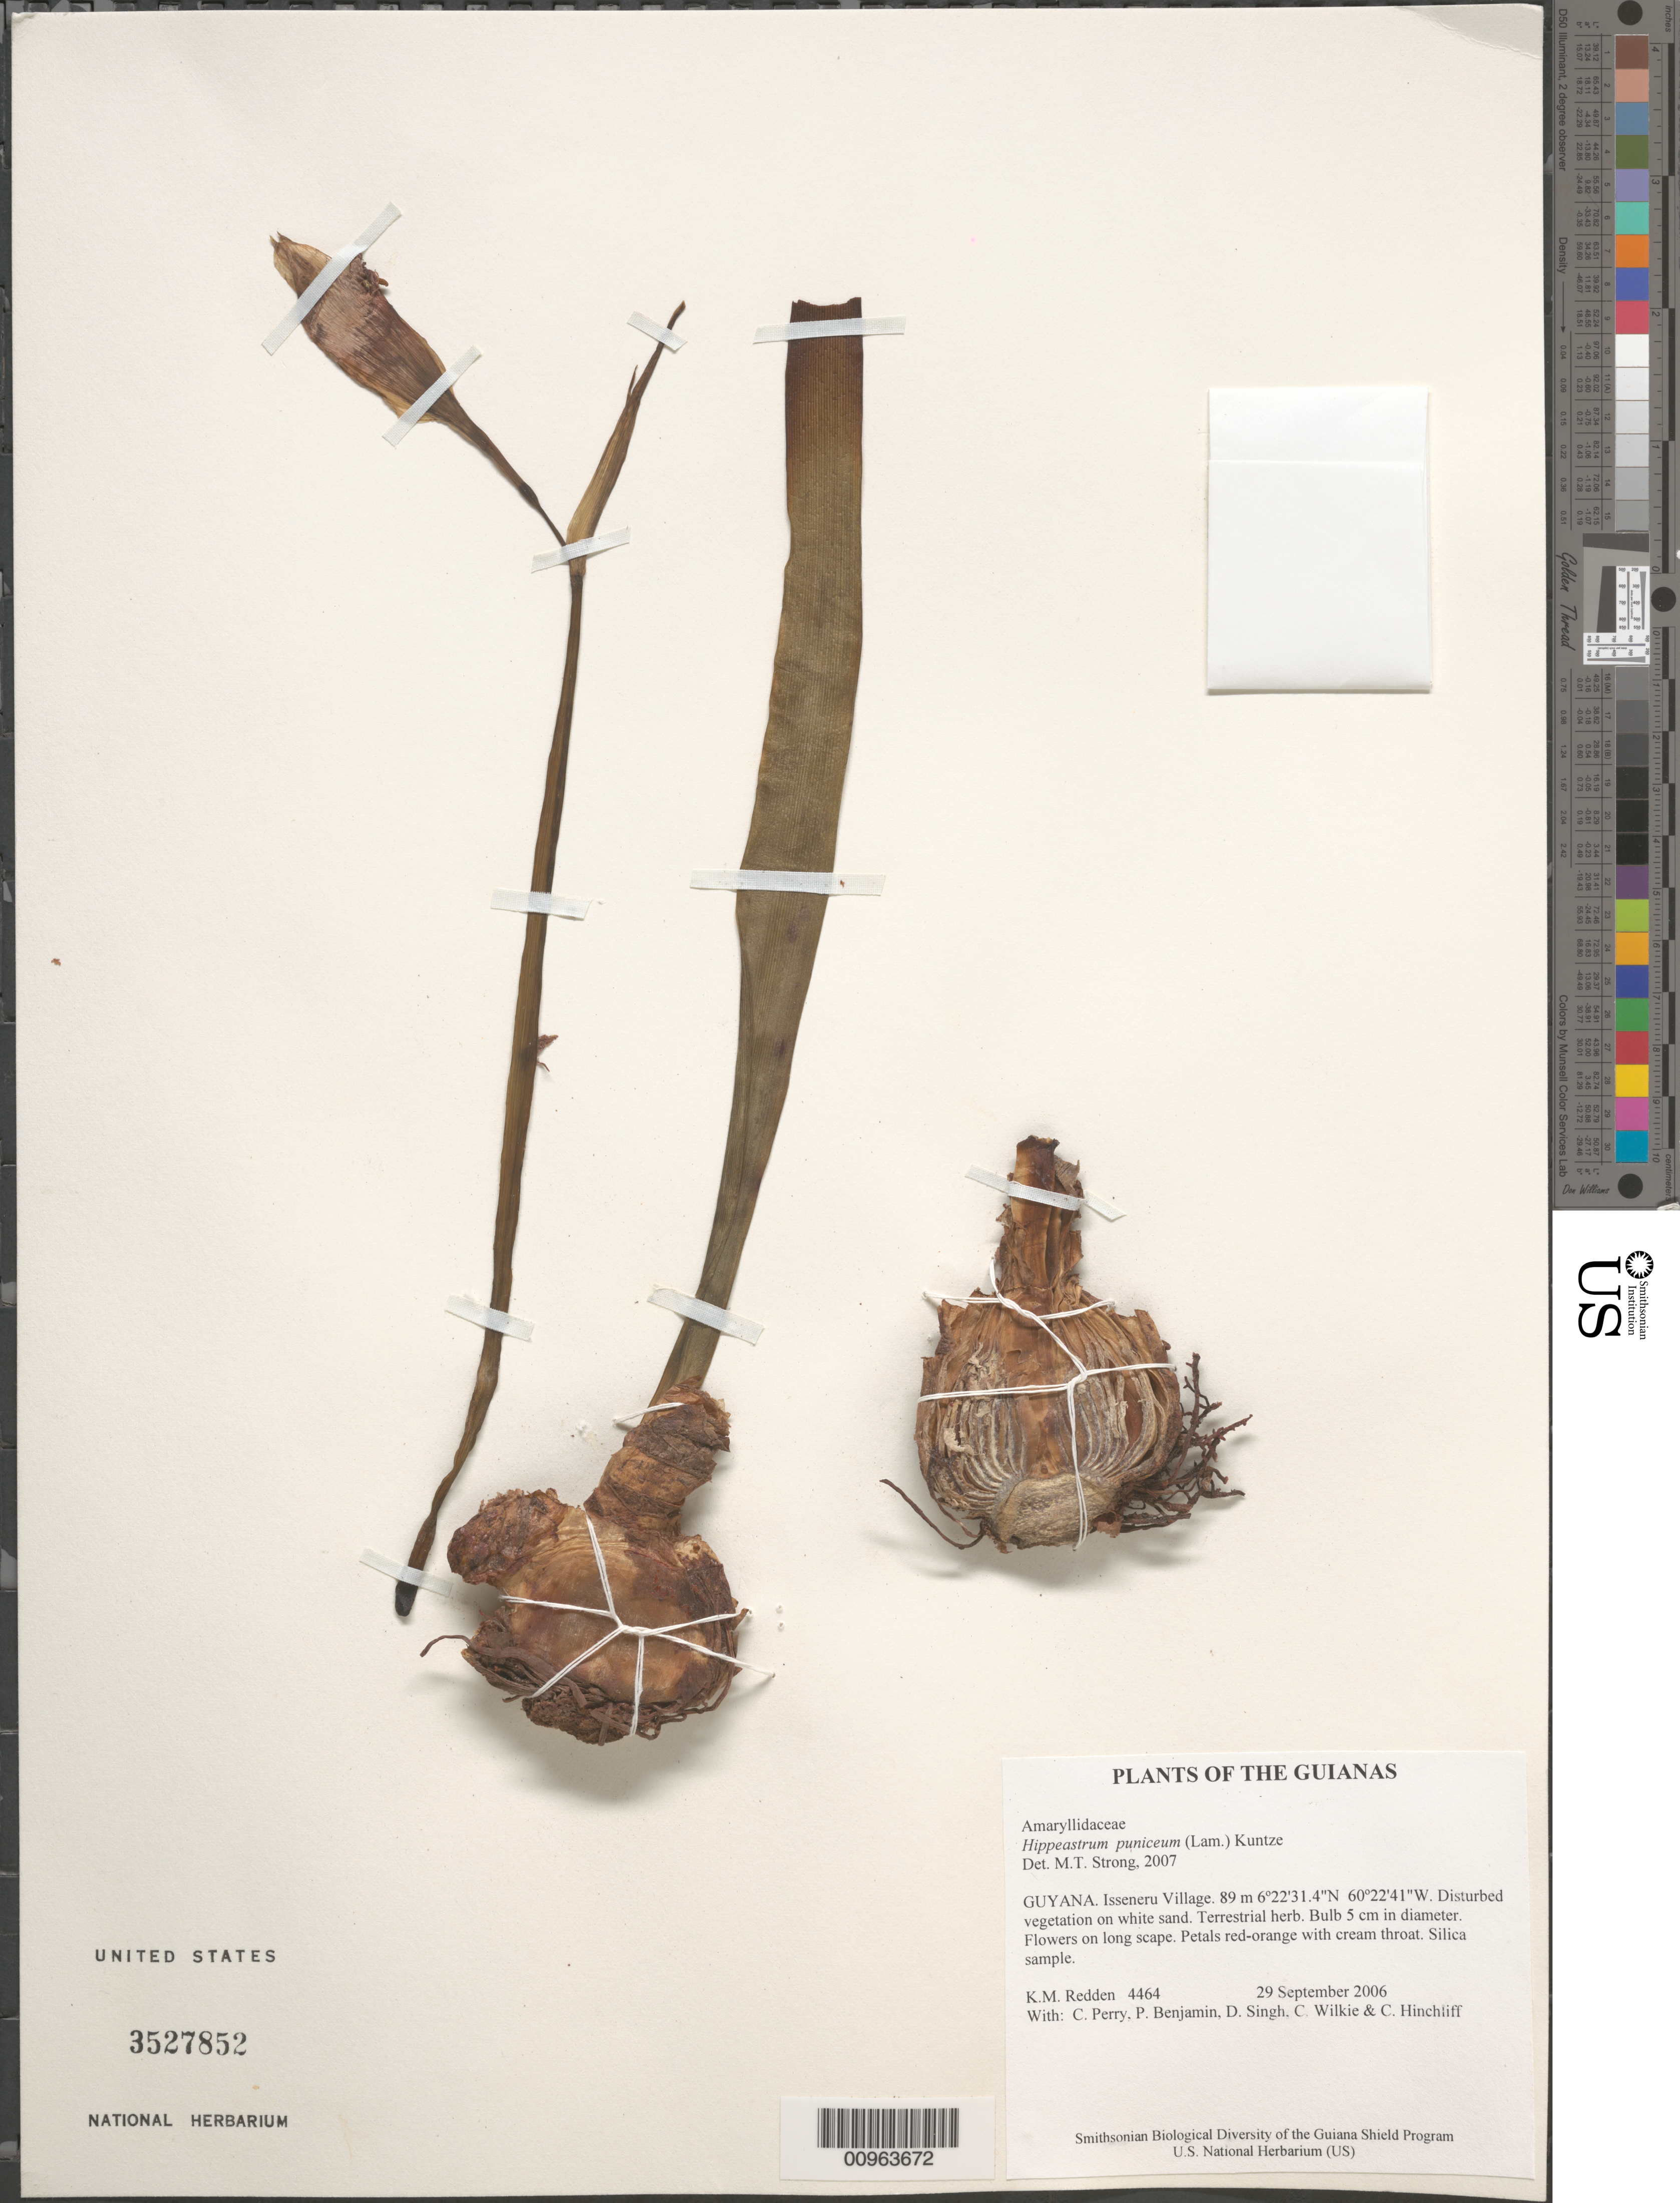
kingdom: Plantae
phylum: Tracheophyta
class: Liliopsida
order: Asparagales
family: Amaryllidaceae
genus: Hippeastrum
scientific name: Hippeastrum puniceum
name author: (Lam.) Voss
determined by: Strong, M. T., (US), Smithsonian Institution - National Museum of Natural History (UNITED STATES)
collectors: K. M. Redden, C. Perry, P. Benjamin, D. Singh, C. Wilkie & C. E. Hinchliff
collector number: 4464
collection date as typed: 29 September 2006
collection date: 2006-09-29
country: Guyana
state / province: Cuyuni-Mazaruni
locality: Isseneru Village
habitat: Disturbed vegetation on white sand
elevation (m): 89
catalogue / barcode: US 3527852